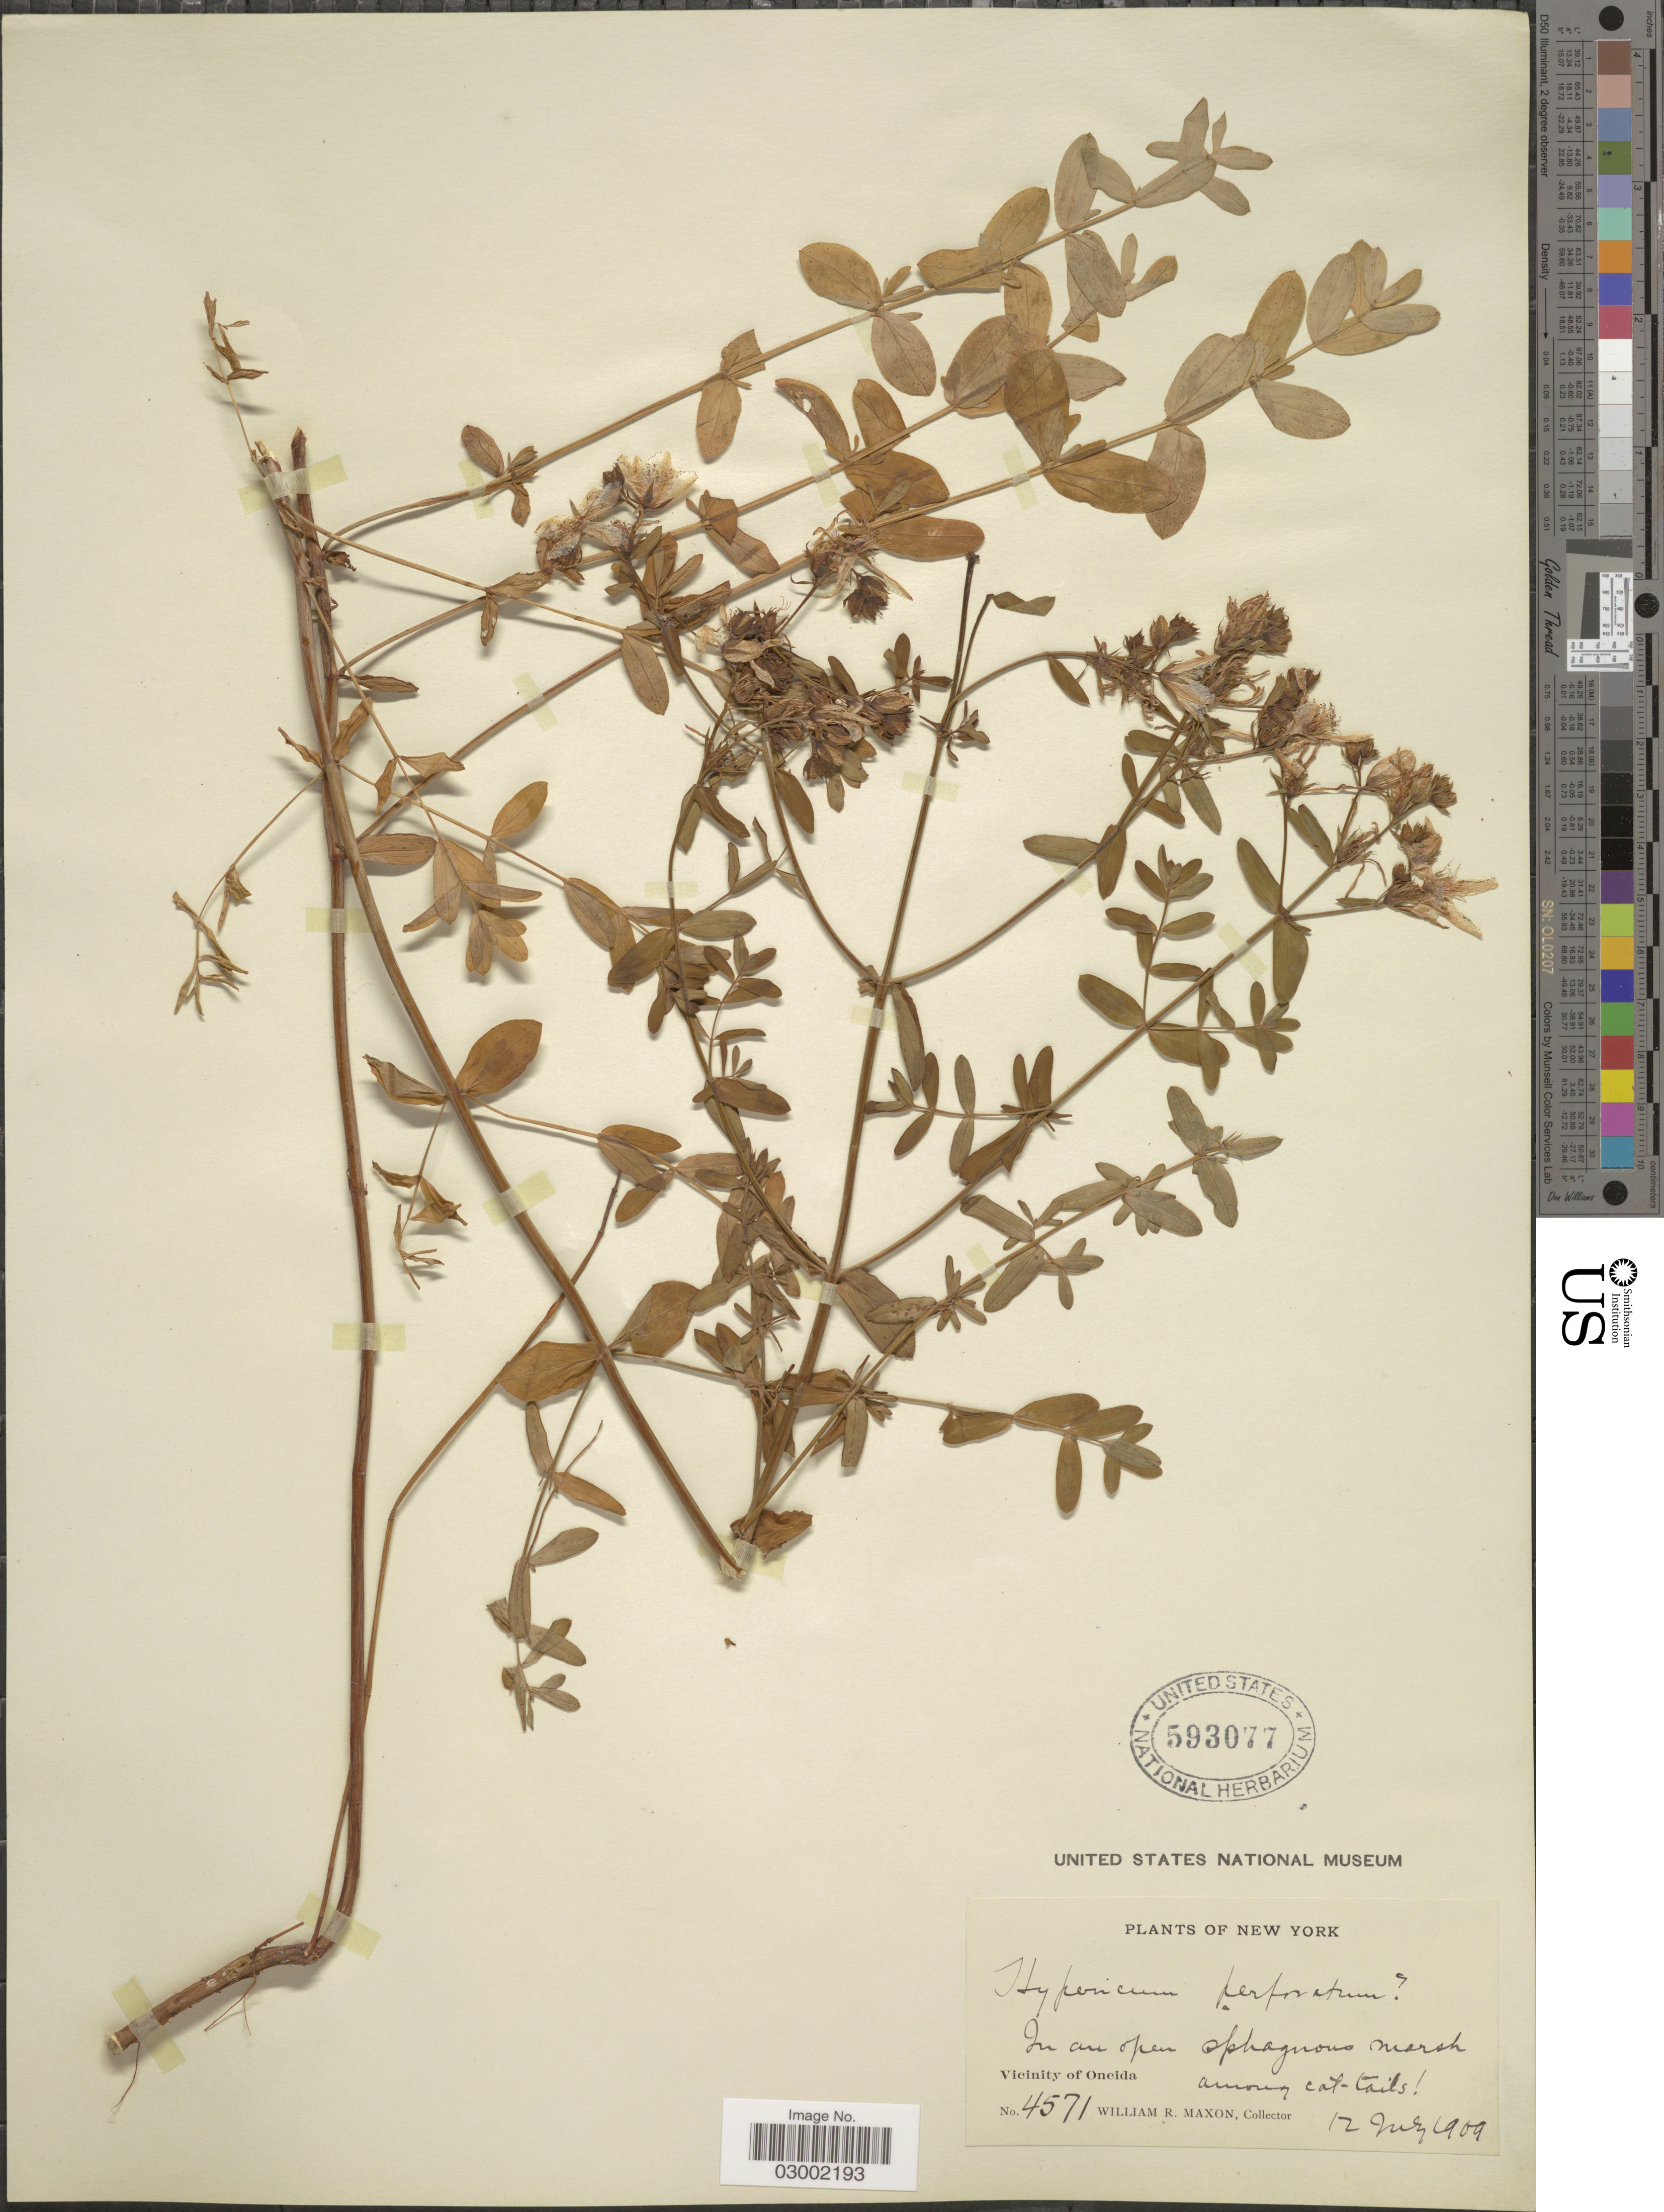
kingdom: Plantae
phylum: Tracheophyta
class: Magnoliopsida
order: Malpighiales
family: Hypericaceae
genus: Hypericum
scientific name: Hypericum perforatum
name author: L.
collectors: W. R. Maxon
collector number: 4571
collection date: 1909-07-12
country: United States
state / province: New York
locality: Vicinity of Oneida.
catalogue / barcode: US 593077